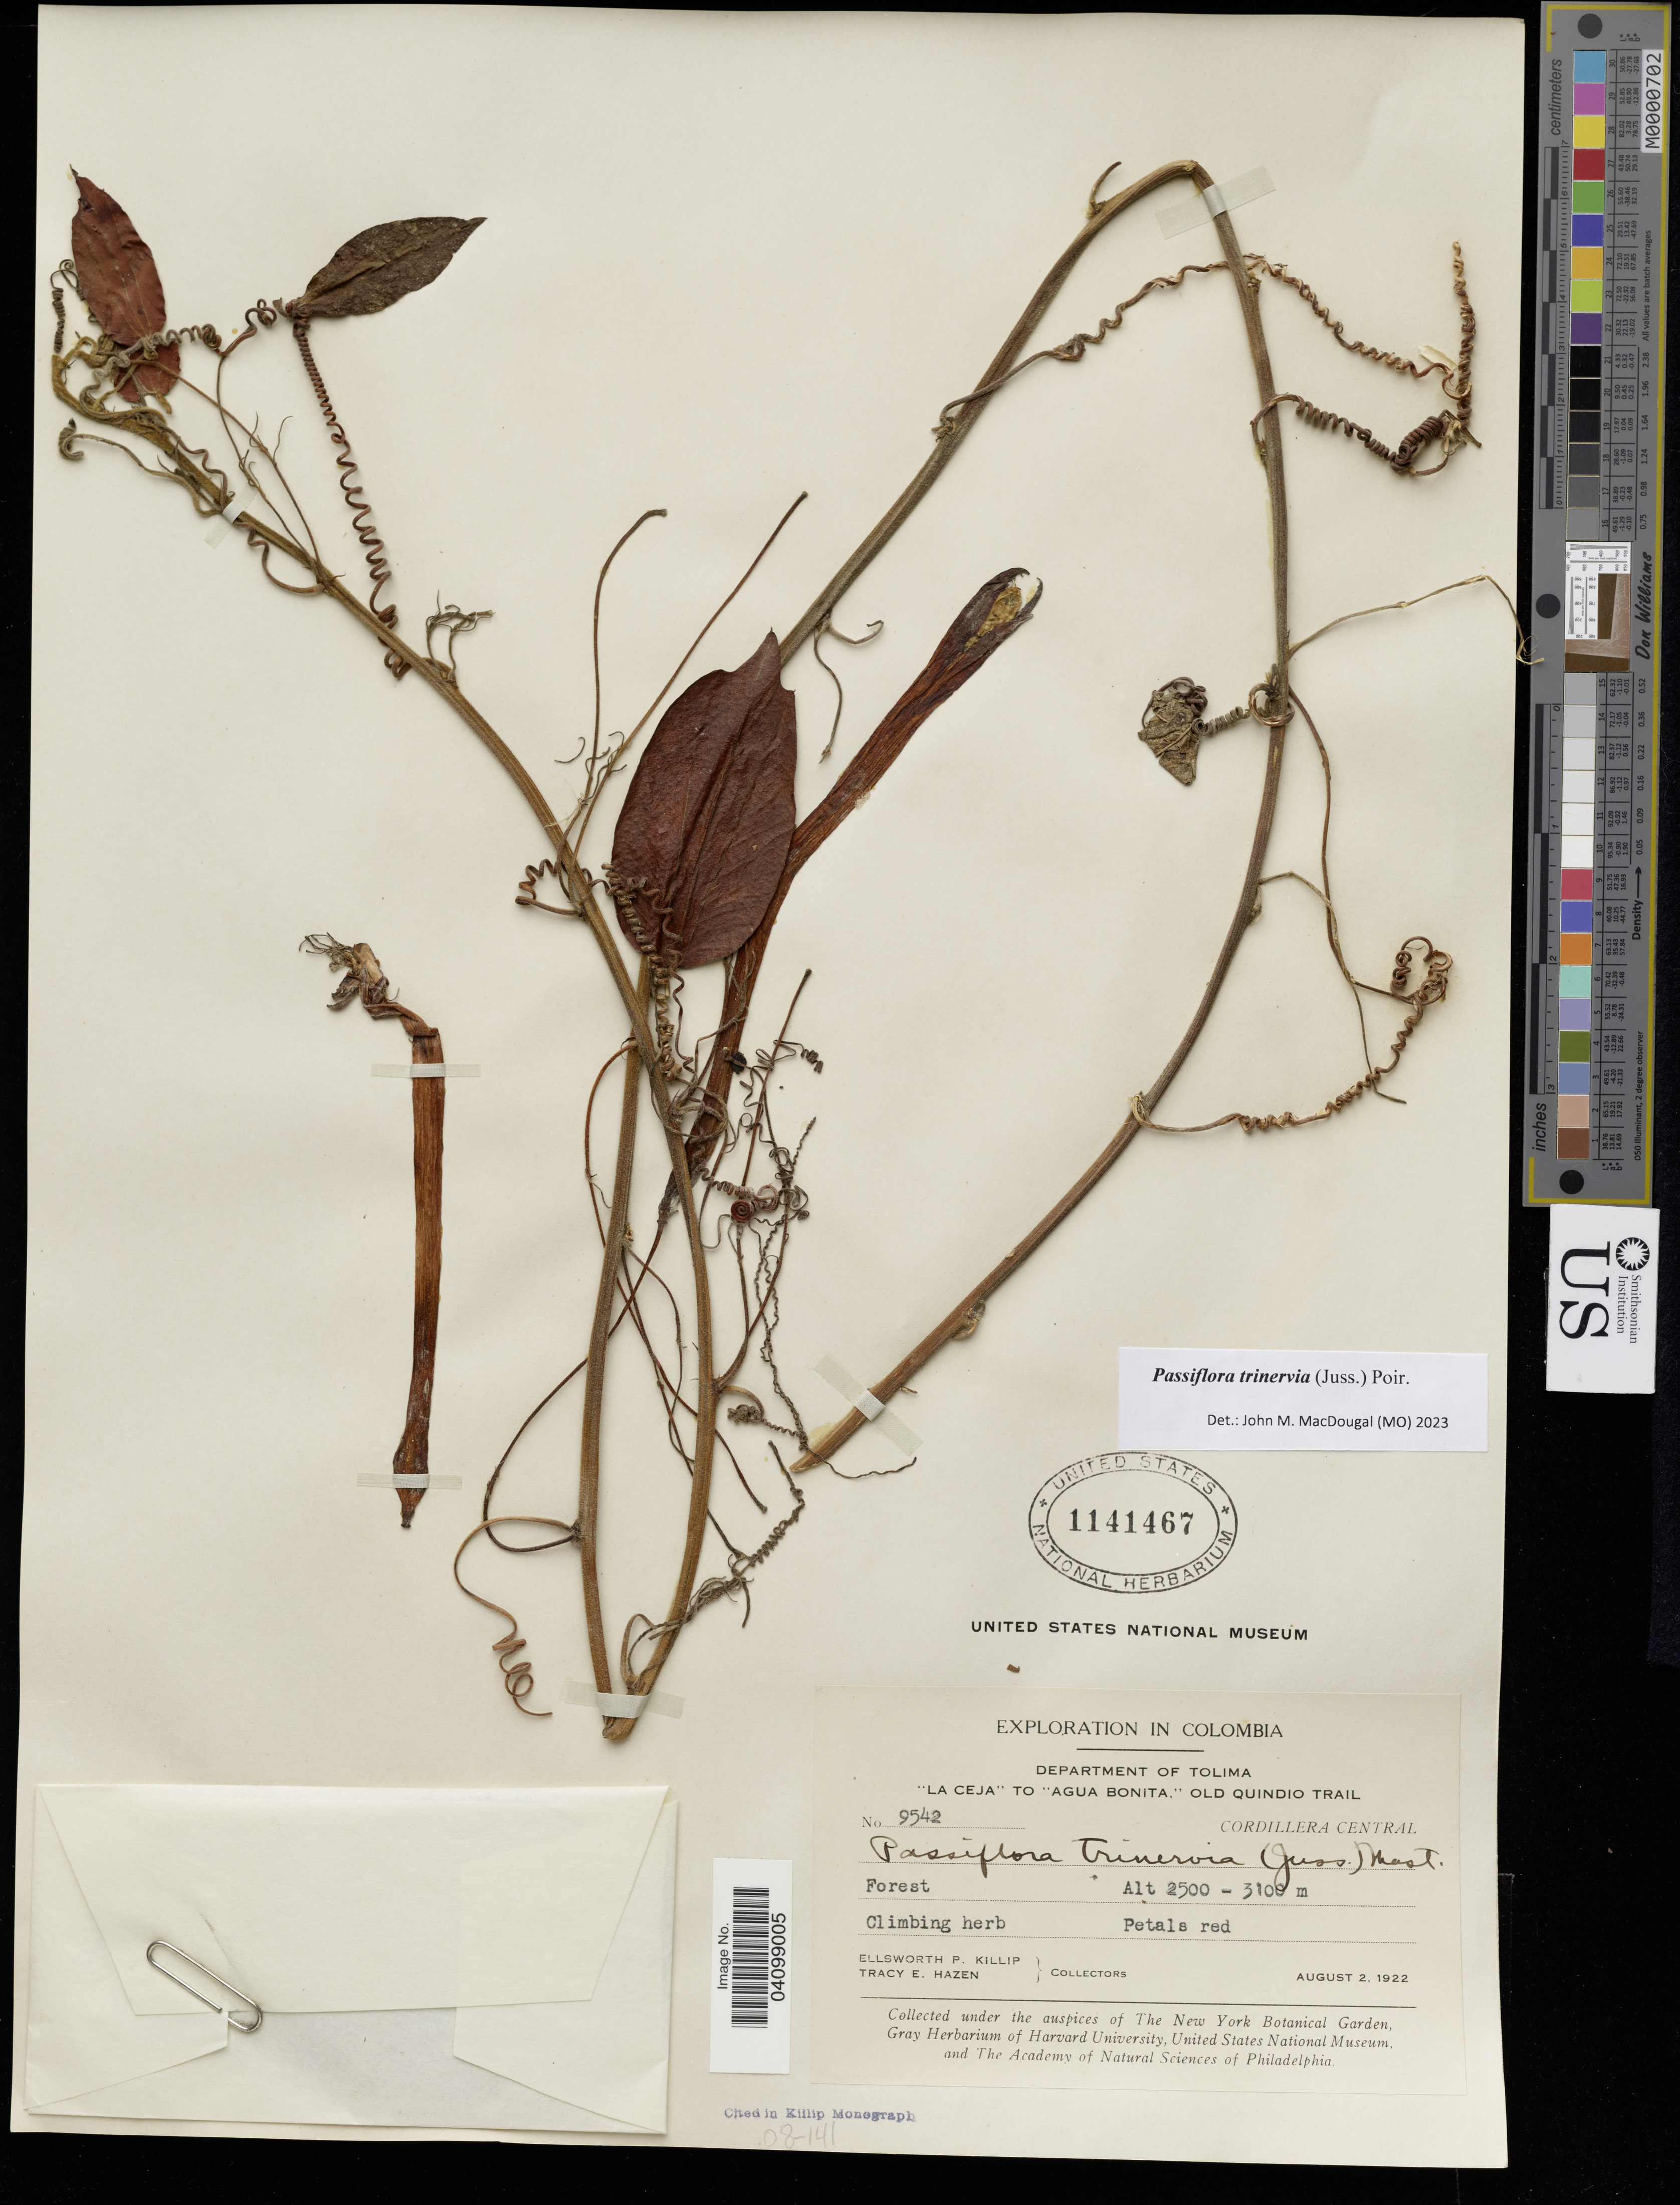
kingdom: Plantae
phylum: Tracheophyta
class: Magnoliopsida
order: Malpighiales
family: Passifloraceae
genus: Passiflora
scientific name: Passiflora trinervia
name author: (Juss.) Poir.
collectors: E. Killip & T. E. Hazen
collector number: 9542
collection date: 1922-08-02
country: Colombia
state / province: Tolima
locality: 'La Ceja' to 'Agua Bonita,' Old Quindio Trail. Cordillera Central.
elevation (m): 2500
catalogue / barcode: US 1141467